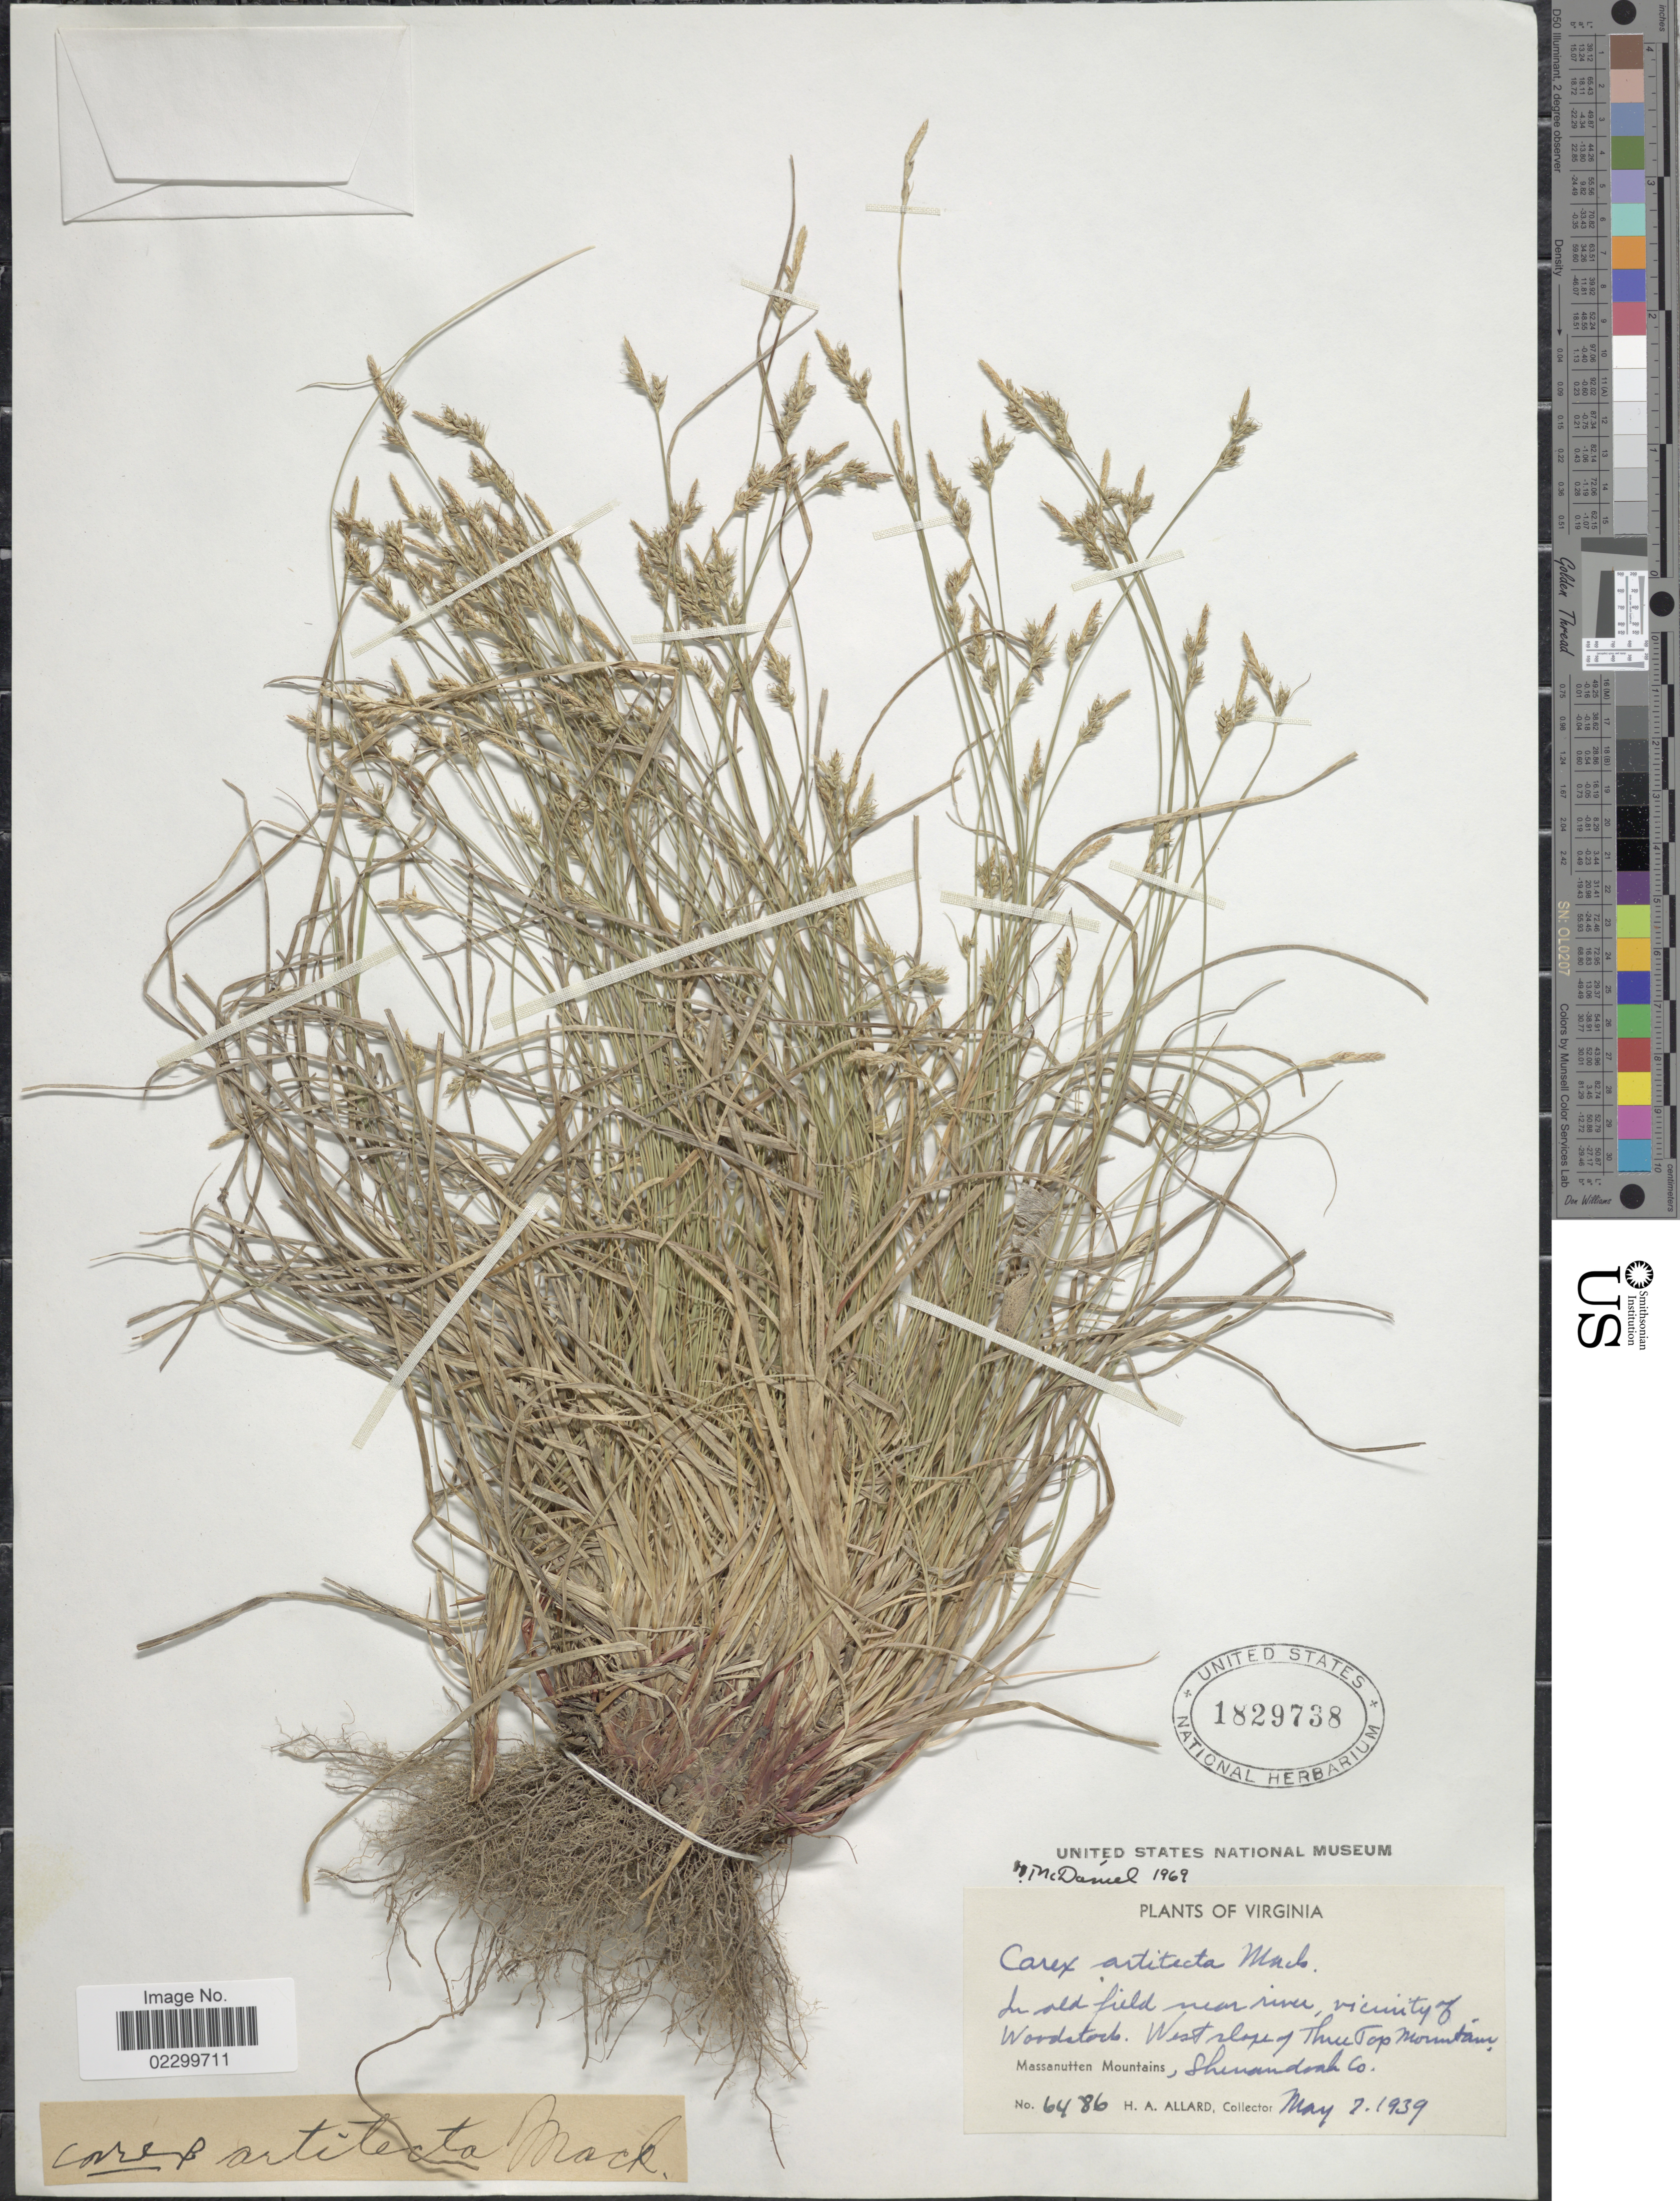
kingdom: Plantae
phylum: Tracheophyta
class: Liliopsida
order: Poales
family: Cyperaceae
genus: Carex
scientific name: Carex albicans var. albicans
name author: Willd. ex Spreng.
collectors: H. A. Allard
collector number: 6486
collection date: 1939-05-07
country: United States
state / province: Virginia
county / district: Shenandoah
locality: In old field near river, vicinity of Woodstock, West slope of Three Top Mountain, Massanutten Mountains, Shenandoah Co.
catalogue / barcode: US 1829738